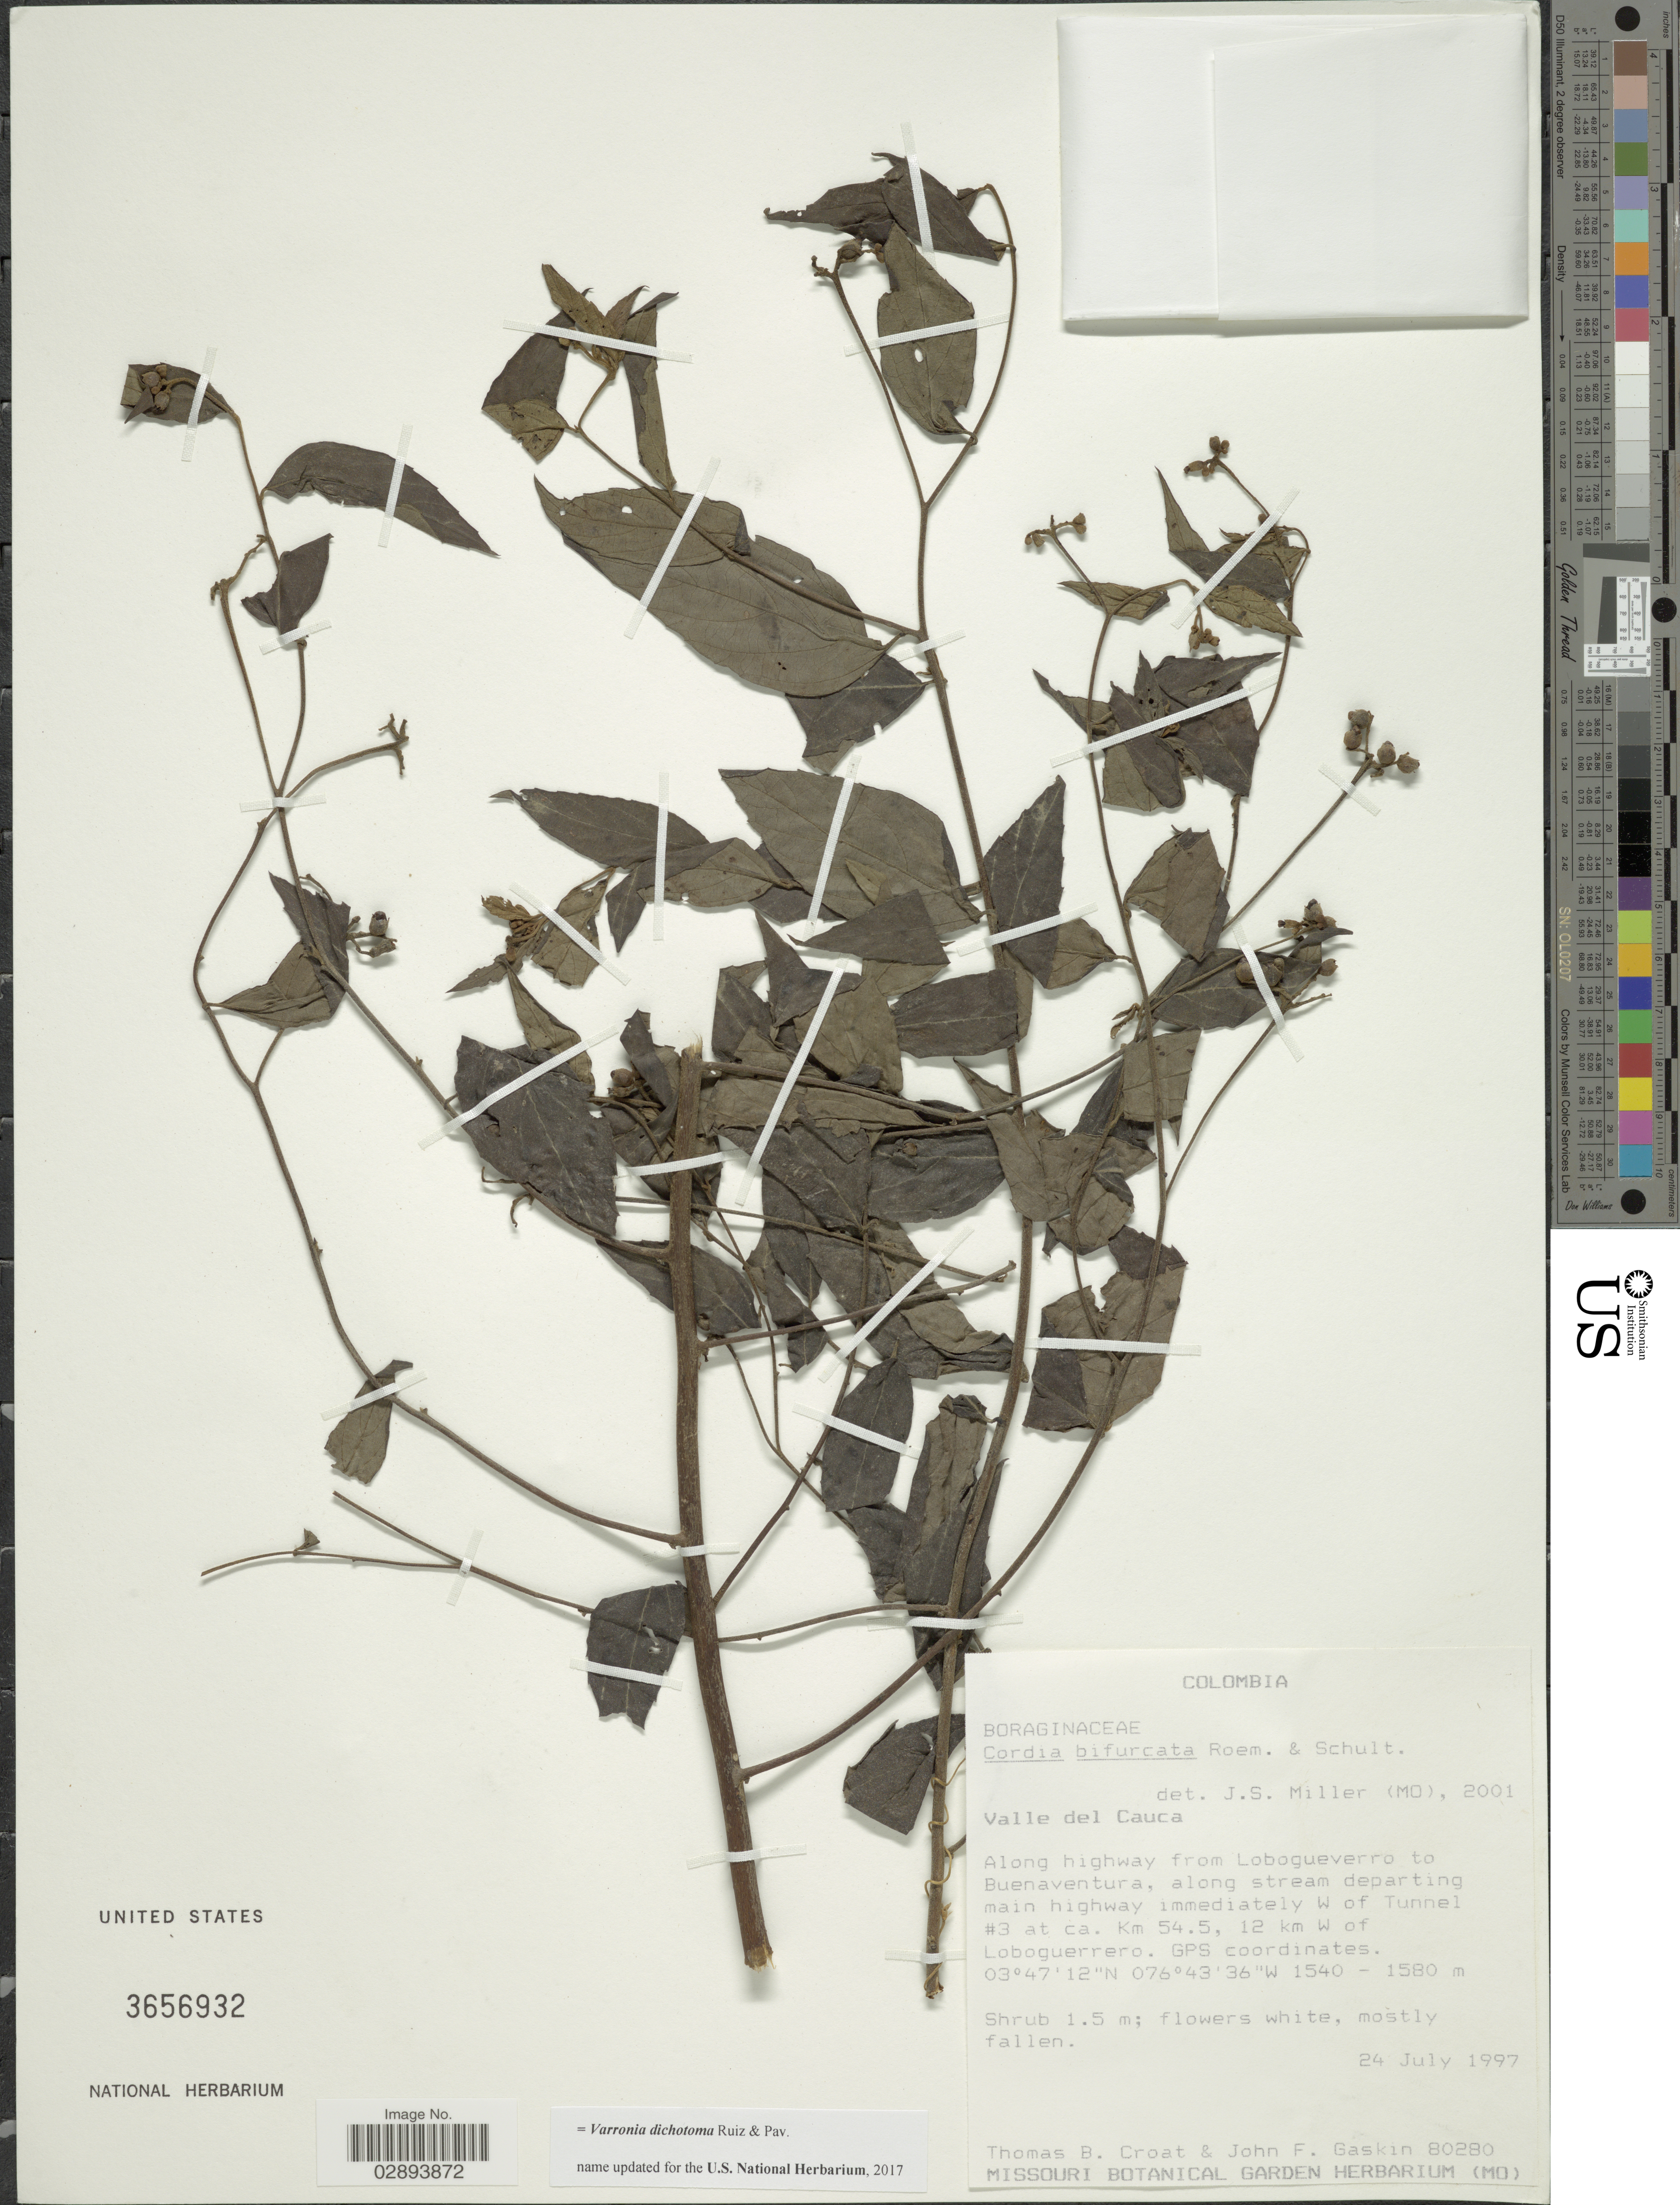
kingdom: Plantae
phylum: Tracheophyta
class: Magnoliopsida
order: Boraginales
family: Cordiaceae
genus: Varronia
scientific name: Varronia dichotoma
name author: Ruiz & Pav.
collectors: T. B. Croat & J. F. Gaskin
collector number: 80280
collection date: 1997-07-27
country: Colombia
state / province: Valle del Cauca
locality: Along highway from Lobogueverro to Buenaventura, along stream departing main highway immediately W of Tunnel #3 at ca. Km 54.5, 12 km W of Loboguerrero.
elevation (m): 1540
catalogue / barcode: US 3656932